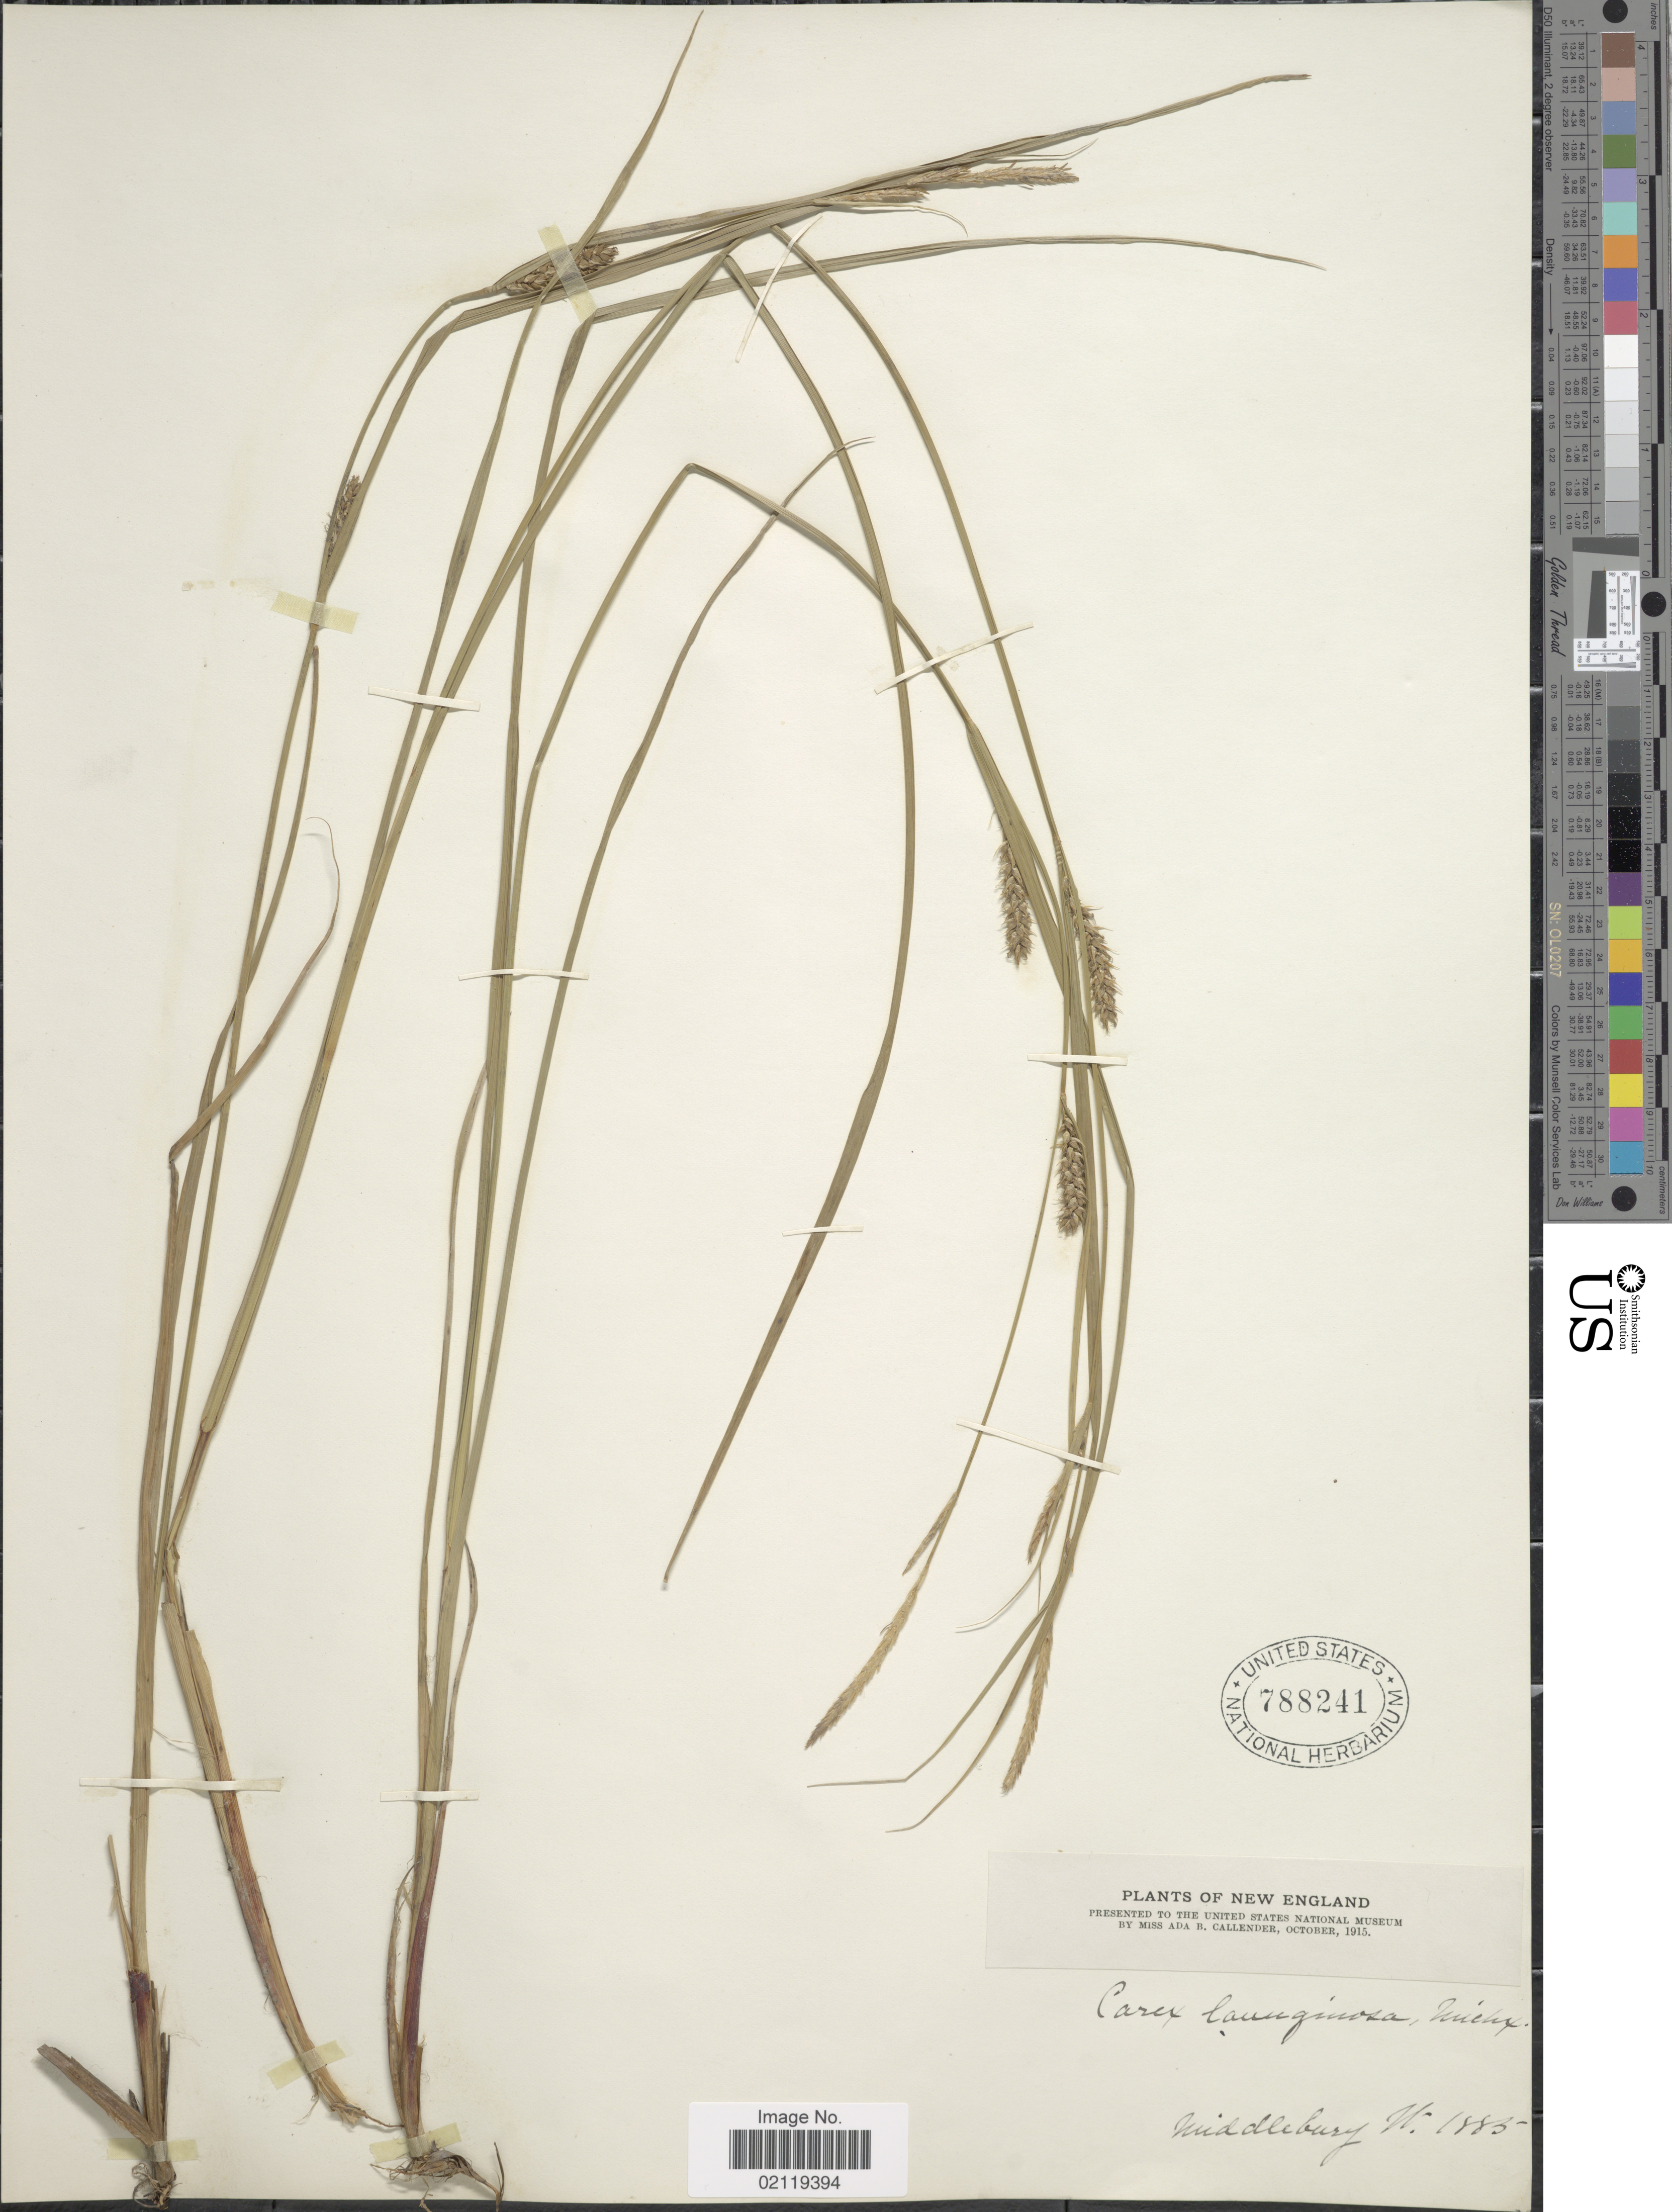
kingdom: Plantae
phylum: Tracheophyta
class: Liliopsida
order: Poales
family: Cyperaceae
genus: Carex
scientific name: Carex pellita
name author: Muhl. ex Willd.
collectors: A. Callender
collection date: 1885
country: United States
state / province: Vermont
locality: New England. Middlebury Vt.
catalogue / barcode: US 788241